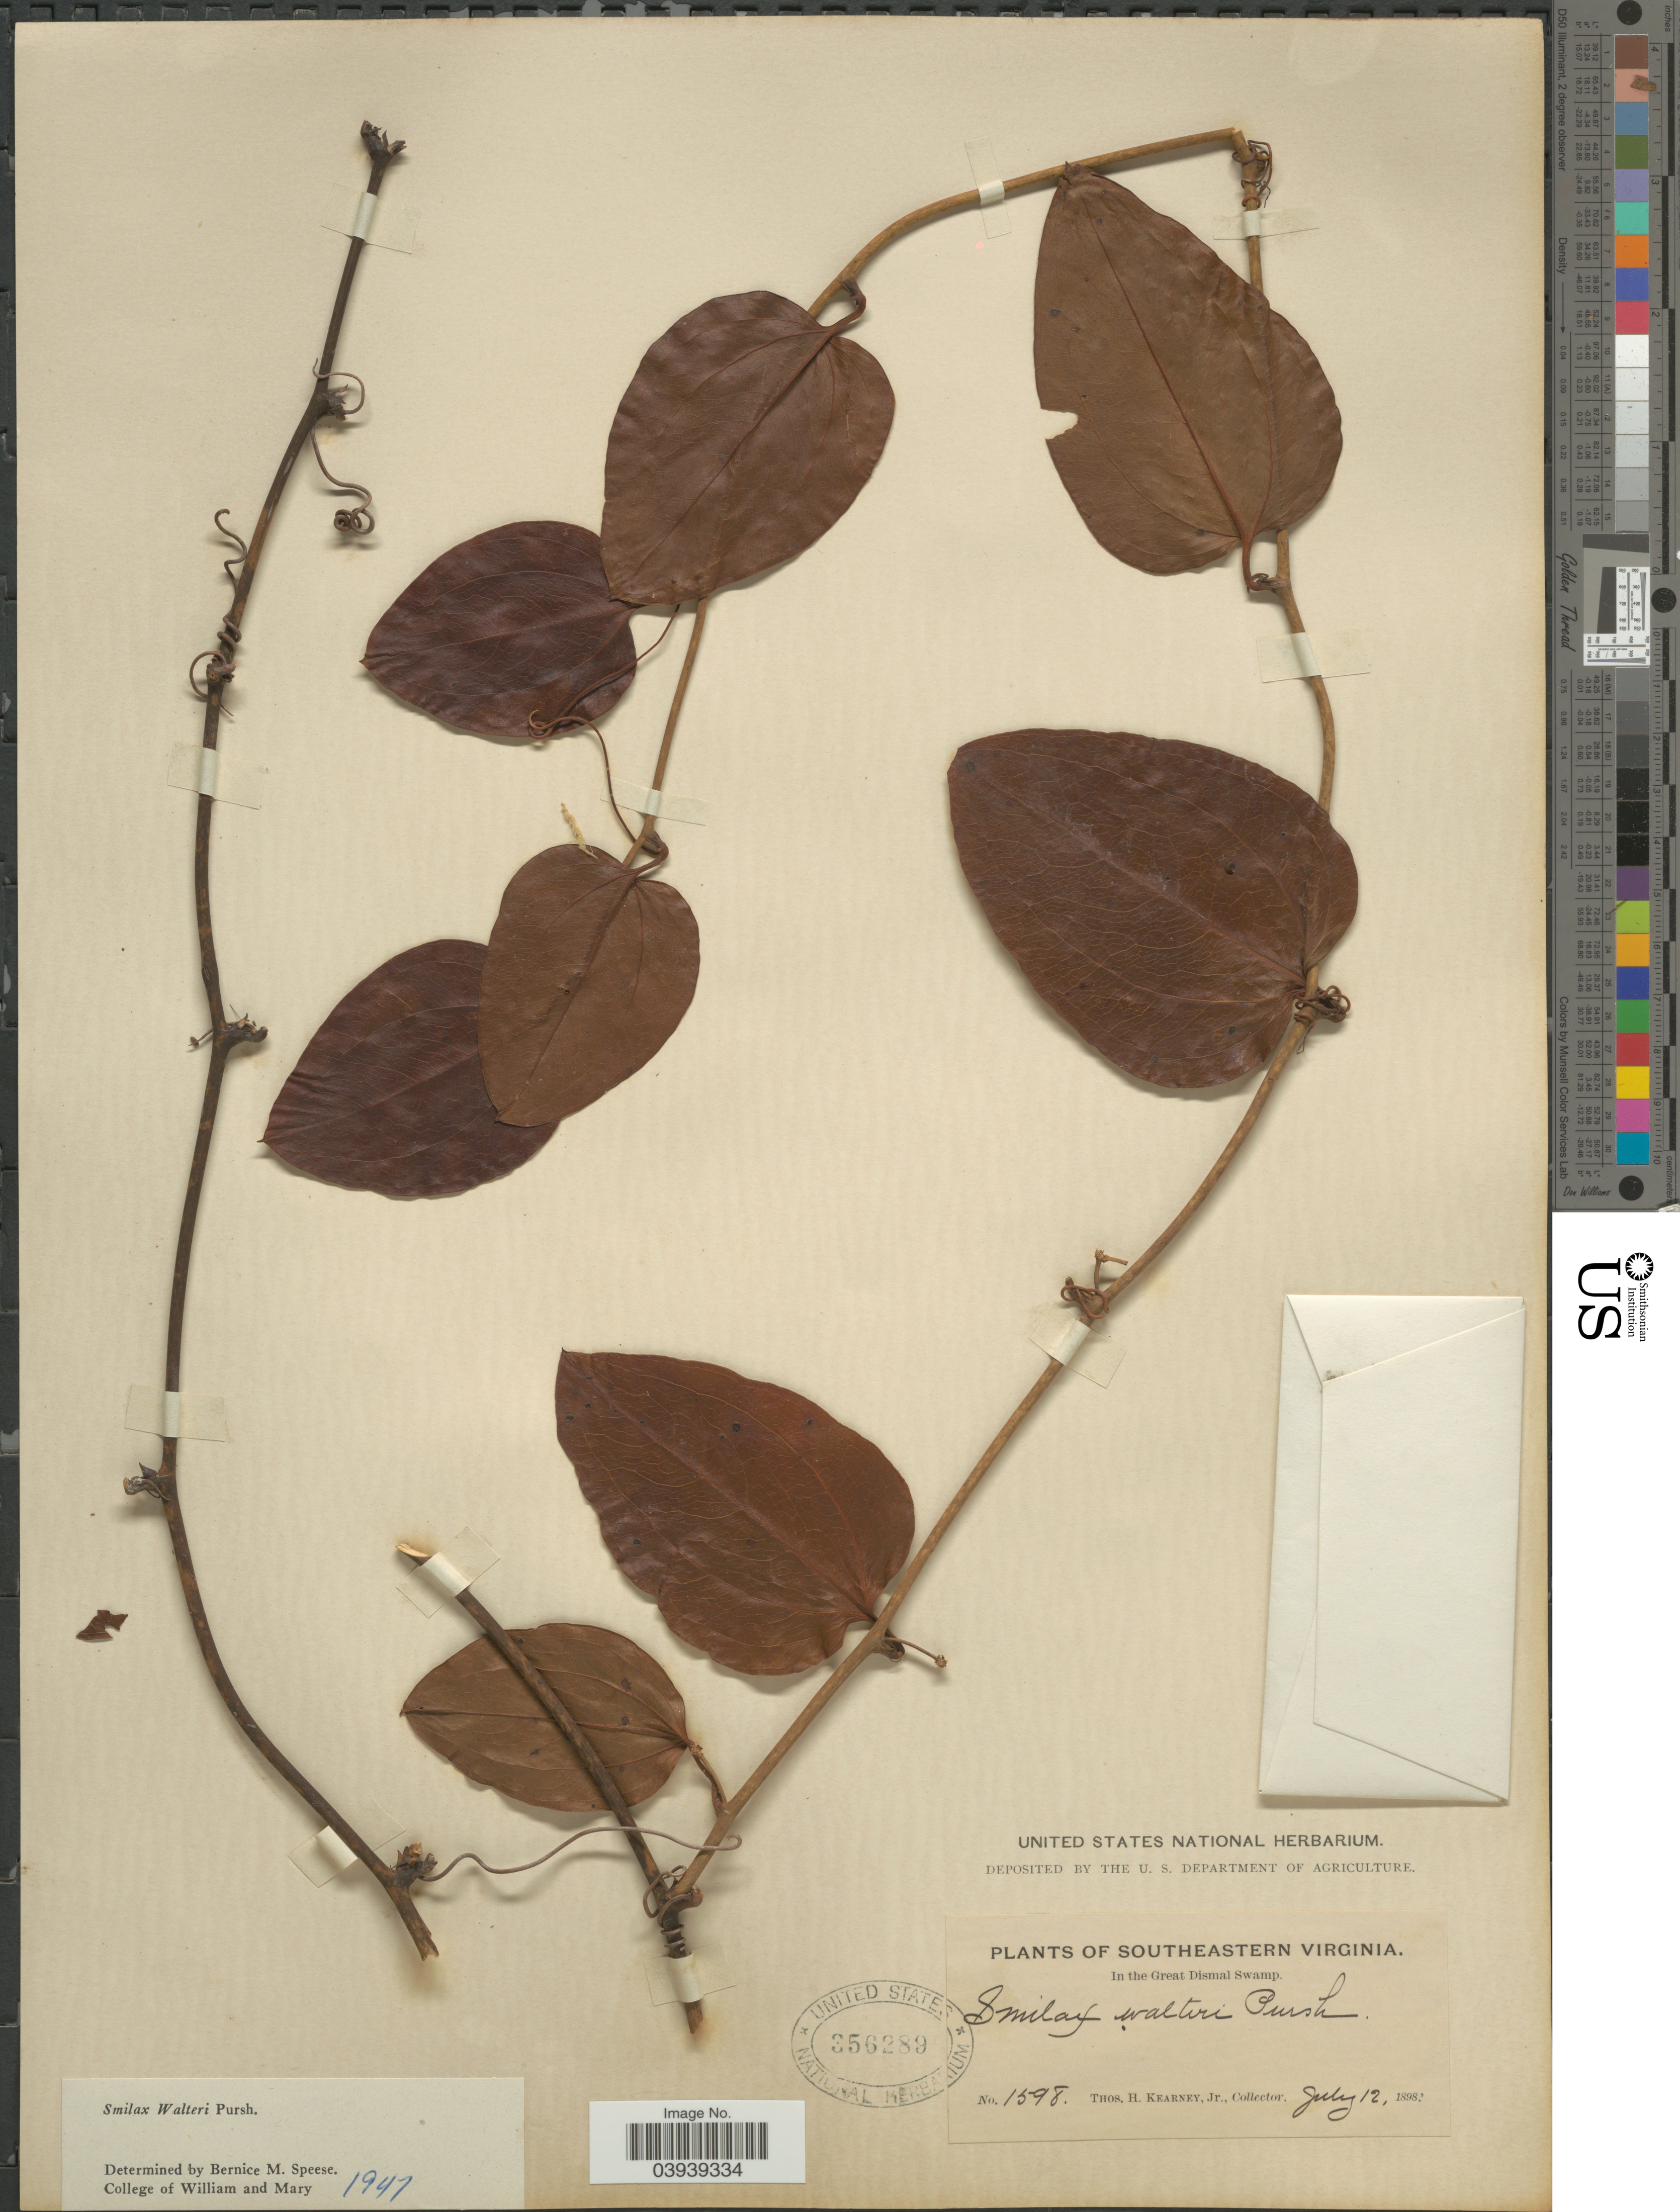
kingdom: Plantae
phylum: Tracheophyta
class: Liliopsida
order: Liliales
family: Smilacaceae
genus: Smilax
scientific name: Smilax walteri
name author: Pursh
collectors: T. H. Kearney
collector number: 1598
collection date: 1898-07-12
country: United States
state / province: Virginia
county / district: City of Chesapeake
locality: Southeastern Virginia. In the Great Dismal Swamp.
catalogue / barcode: US 356289